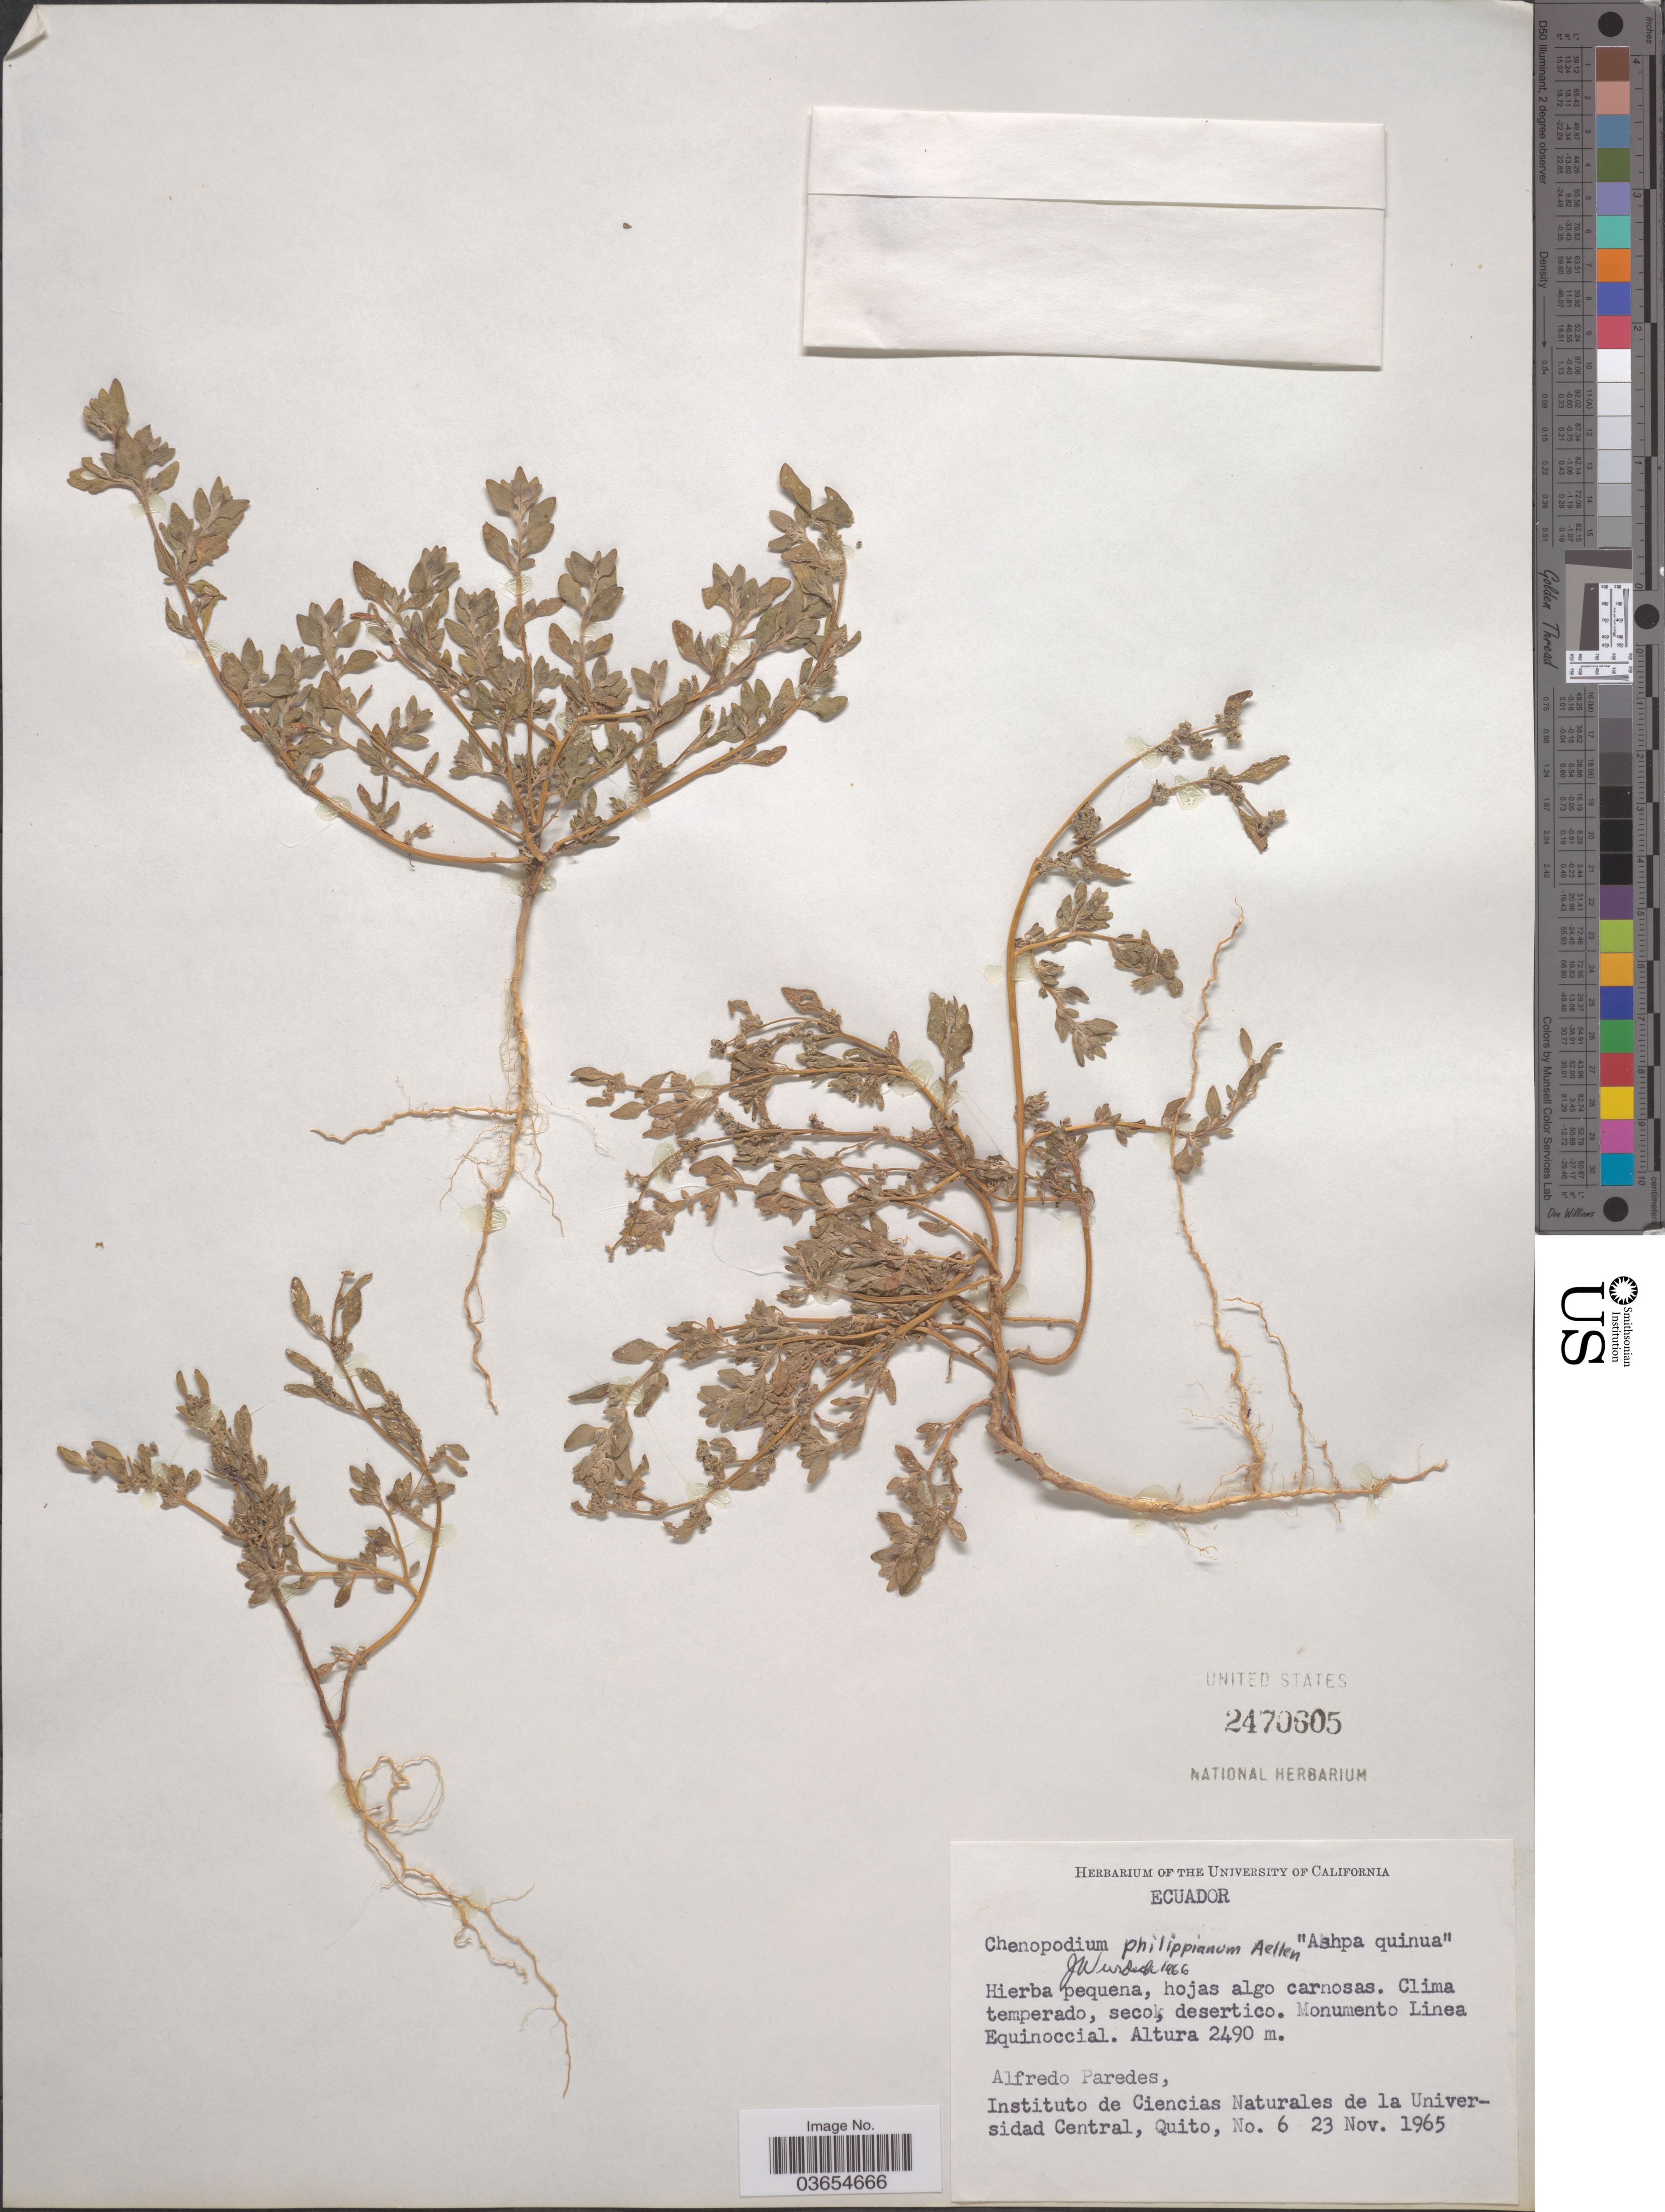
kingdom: Plantae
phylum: Tracheophyta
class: Magnoliopsida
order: Caryophyllales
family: Amaranthaceae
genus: Chenopodium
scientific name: Chenopodium philippianum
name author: Aellen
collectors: A. Paredes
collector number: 6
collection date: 1965-11-23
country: Ecuador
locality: Monumento Linea Equinoccial [unsure placement]. Instituto de Ciencias Naturales de la Universidad Central, Quito.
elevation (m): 2490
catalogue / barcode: US 2470605